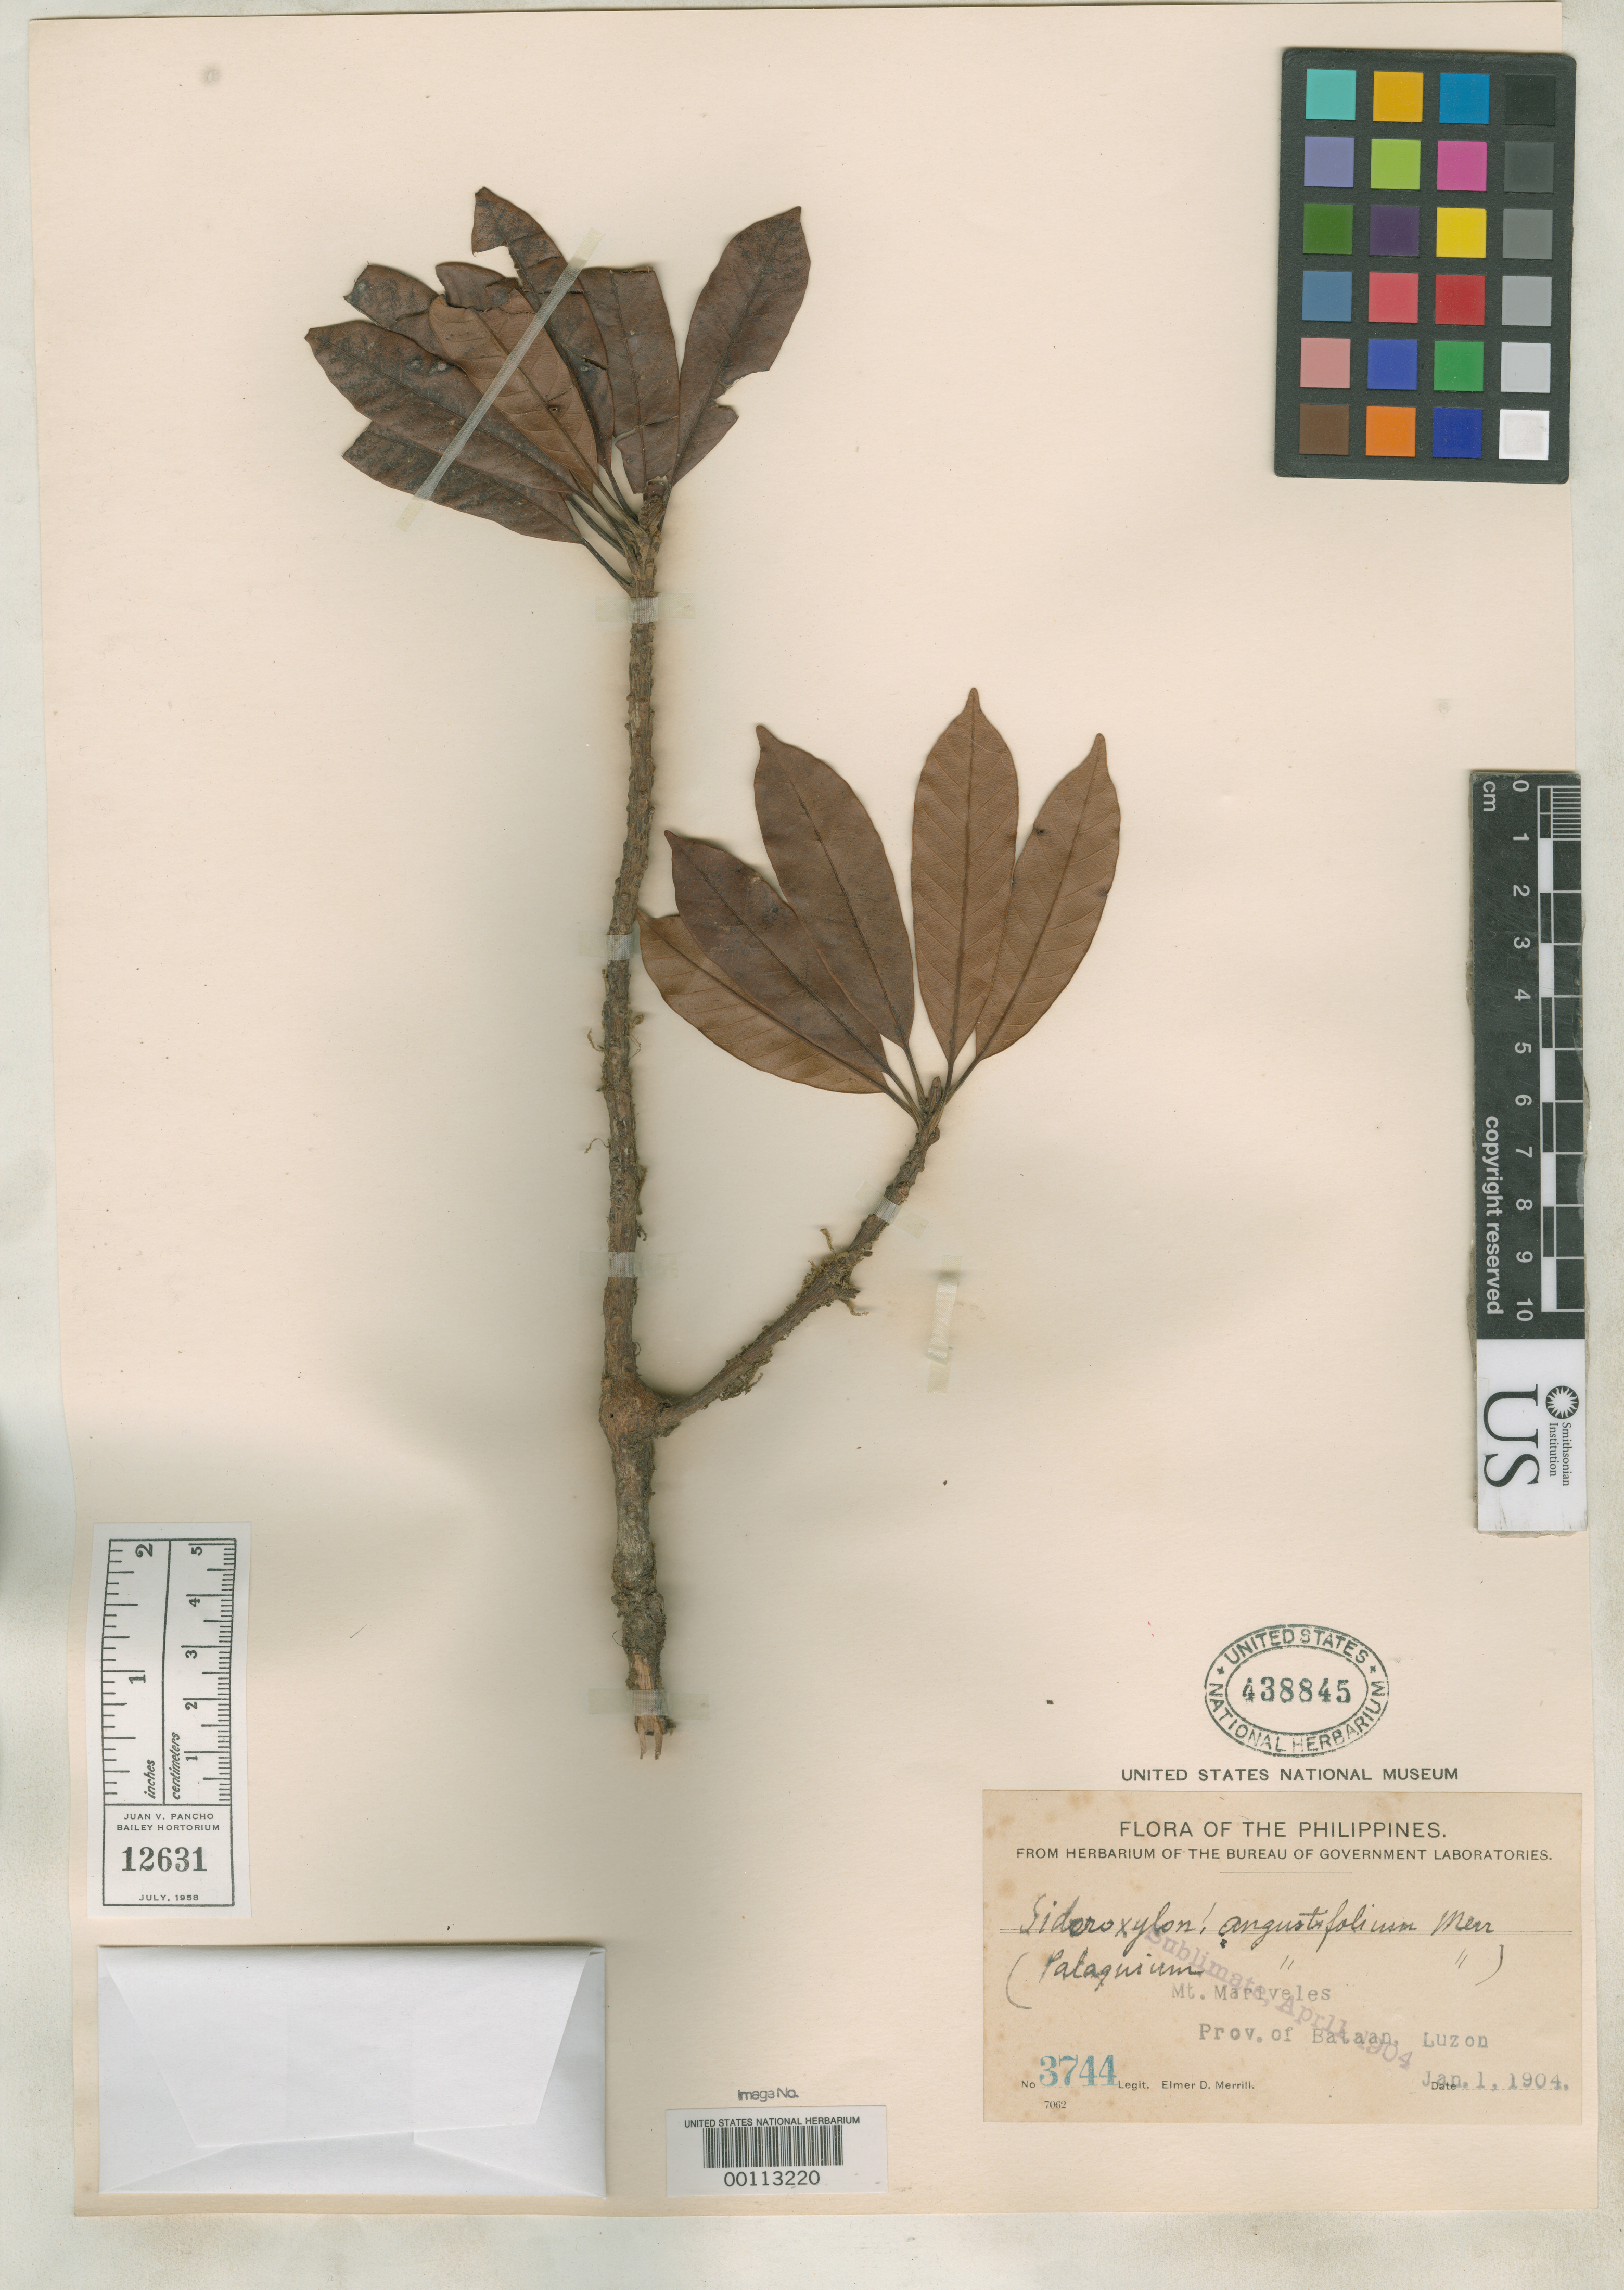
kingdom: Plantae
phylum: Tracheophyta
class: Magnoliopsida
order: Ericales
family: Sapotaceae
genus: Palaquium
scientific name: Palaquium angustifolium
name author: Merr.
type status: Isotype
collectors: E. D. Merrill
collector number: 3744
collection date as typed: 01 Jan 1904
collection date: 1904-01-01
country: Philippines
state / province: Central Luzon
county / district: Bataan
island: Luzon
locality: Mt. Mariveles, Prov. of Bataan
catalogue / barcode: US 438845